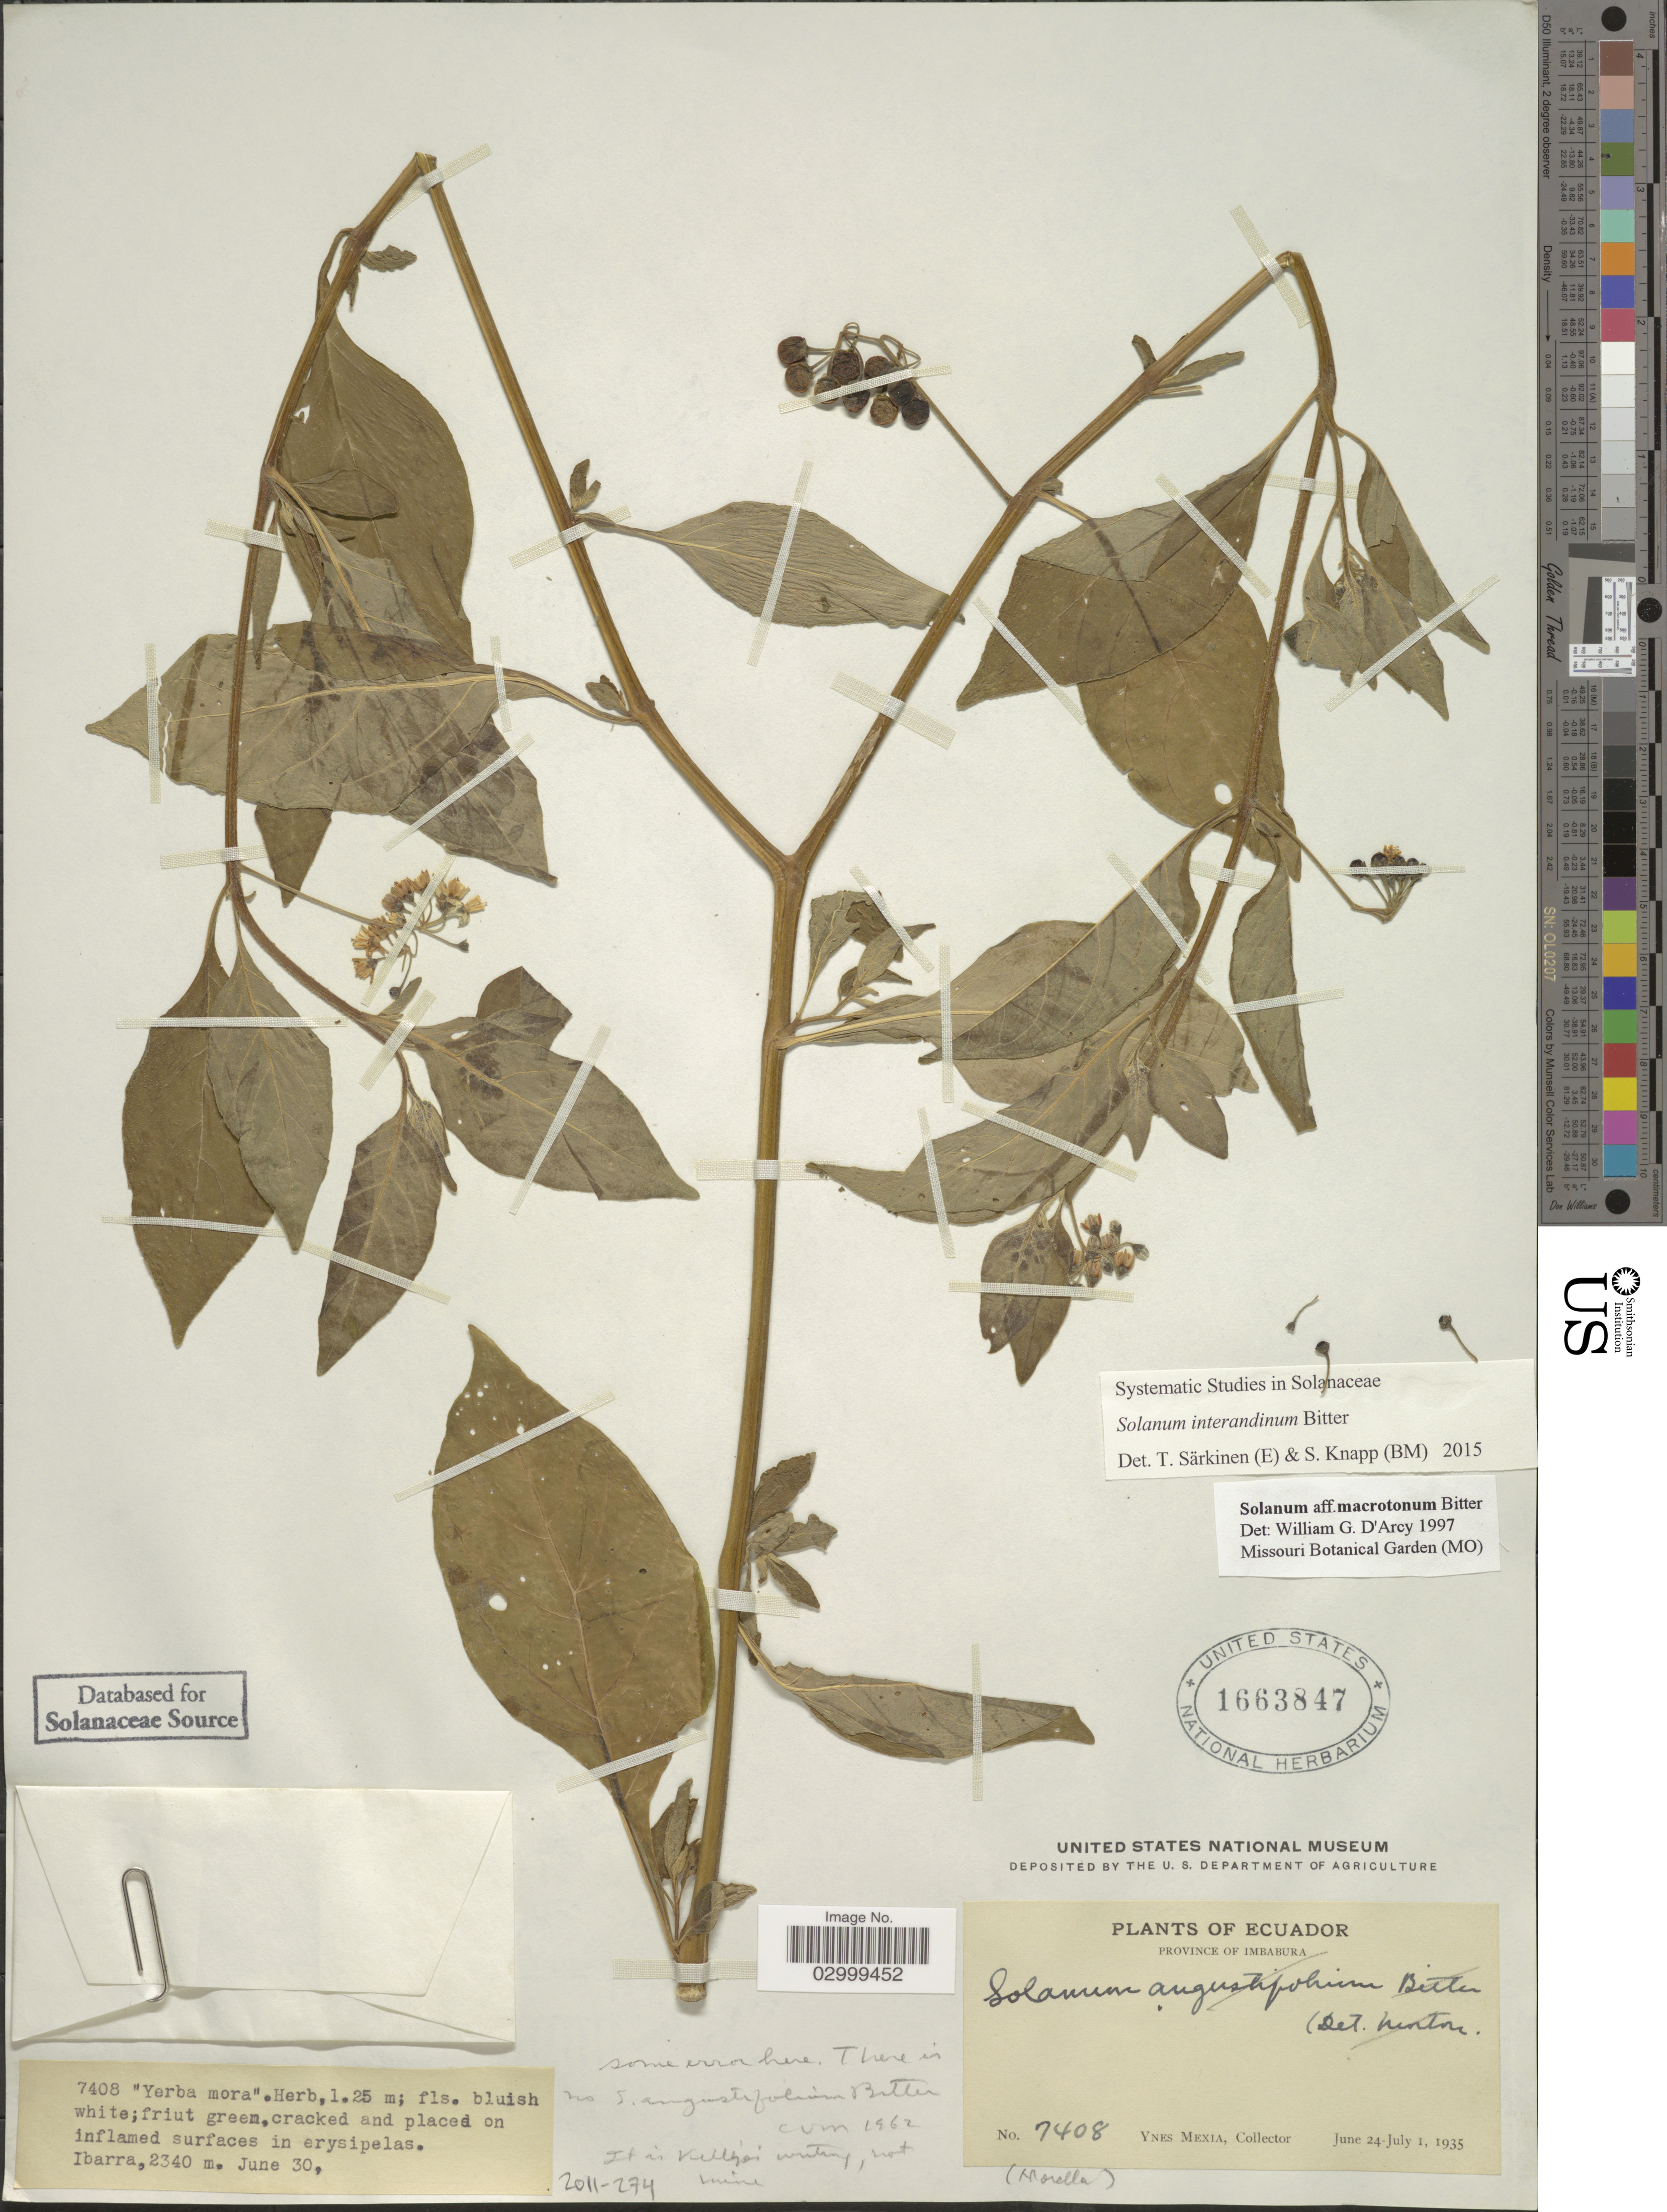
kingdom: Plantae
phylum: Tracheophyta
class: Magnoliopsida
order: Solanales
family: Solanaceae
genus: Solanum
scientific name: Solanum interandinum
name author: Bitter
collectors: Y. Mexia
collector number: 7408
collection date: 1935-06-30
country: Ecuador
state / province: Imbabura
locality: Ibarra.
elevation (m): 2340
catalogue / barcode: US 1663847